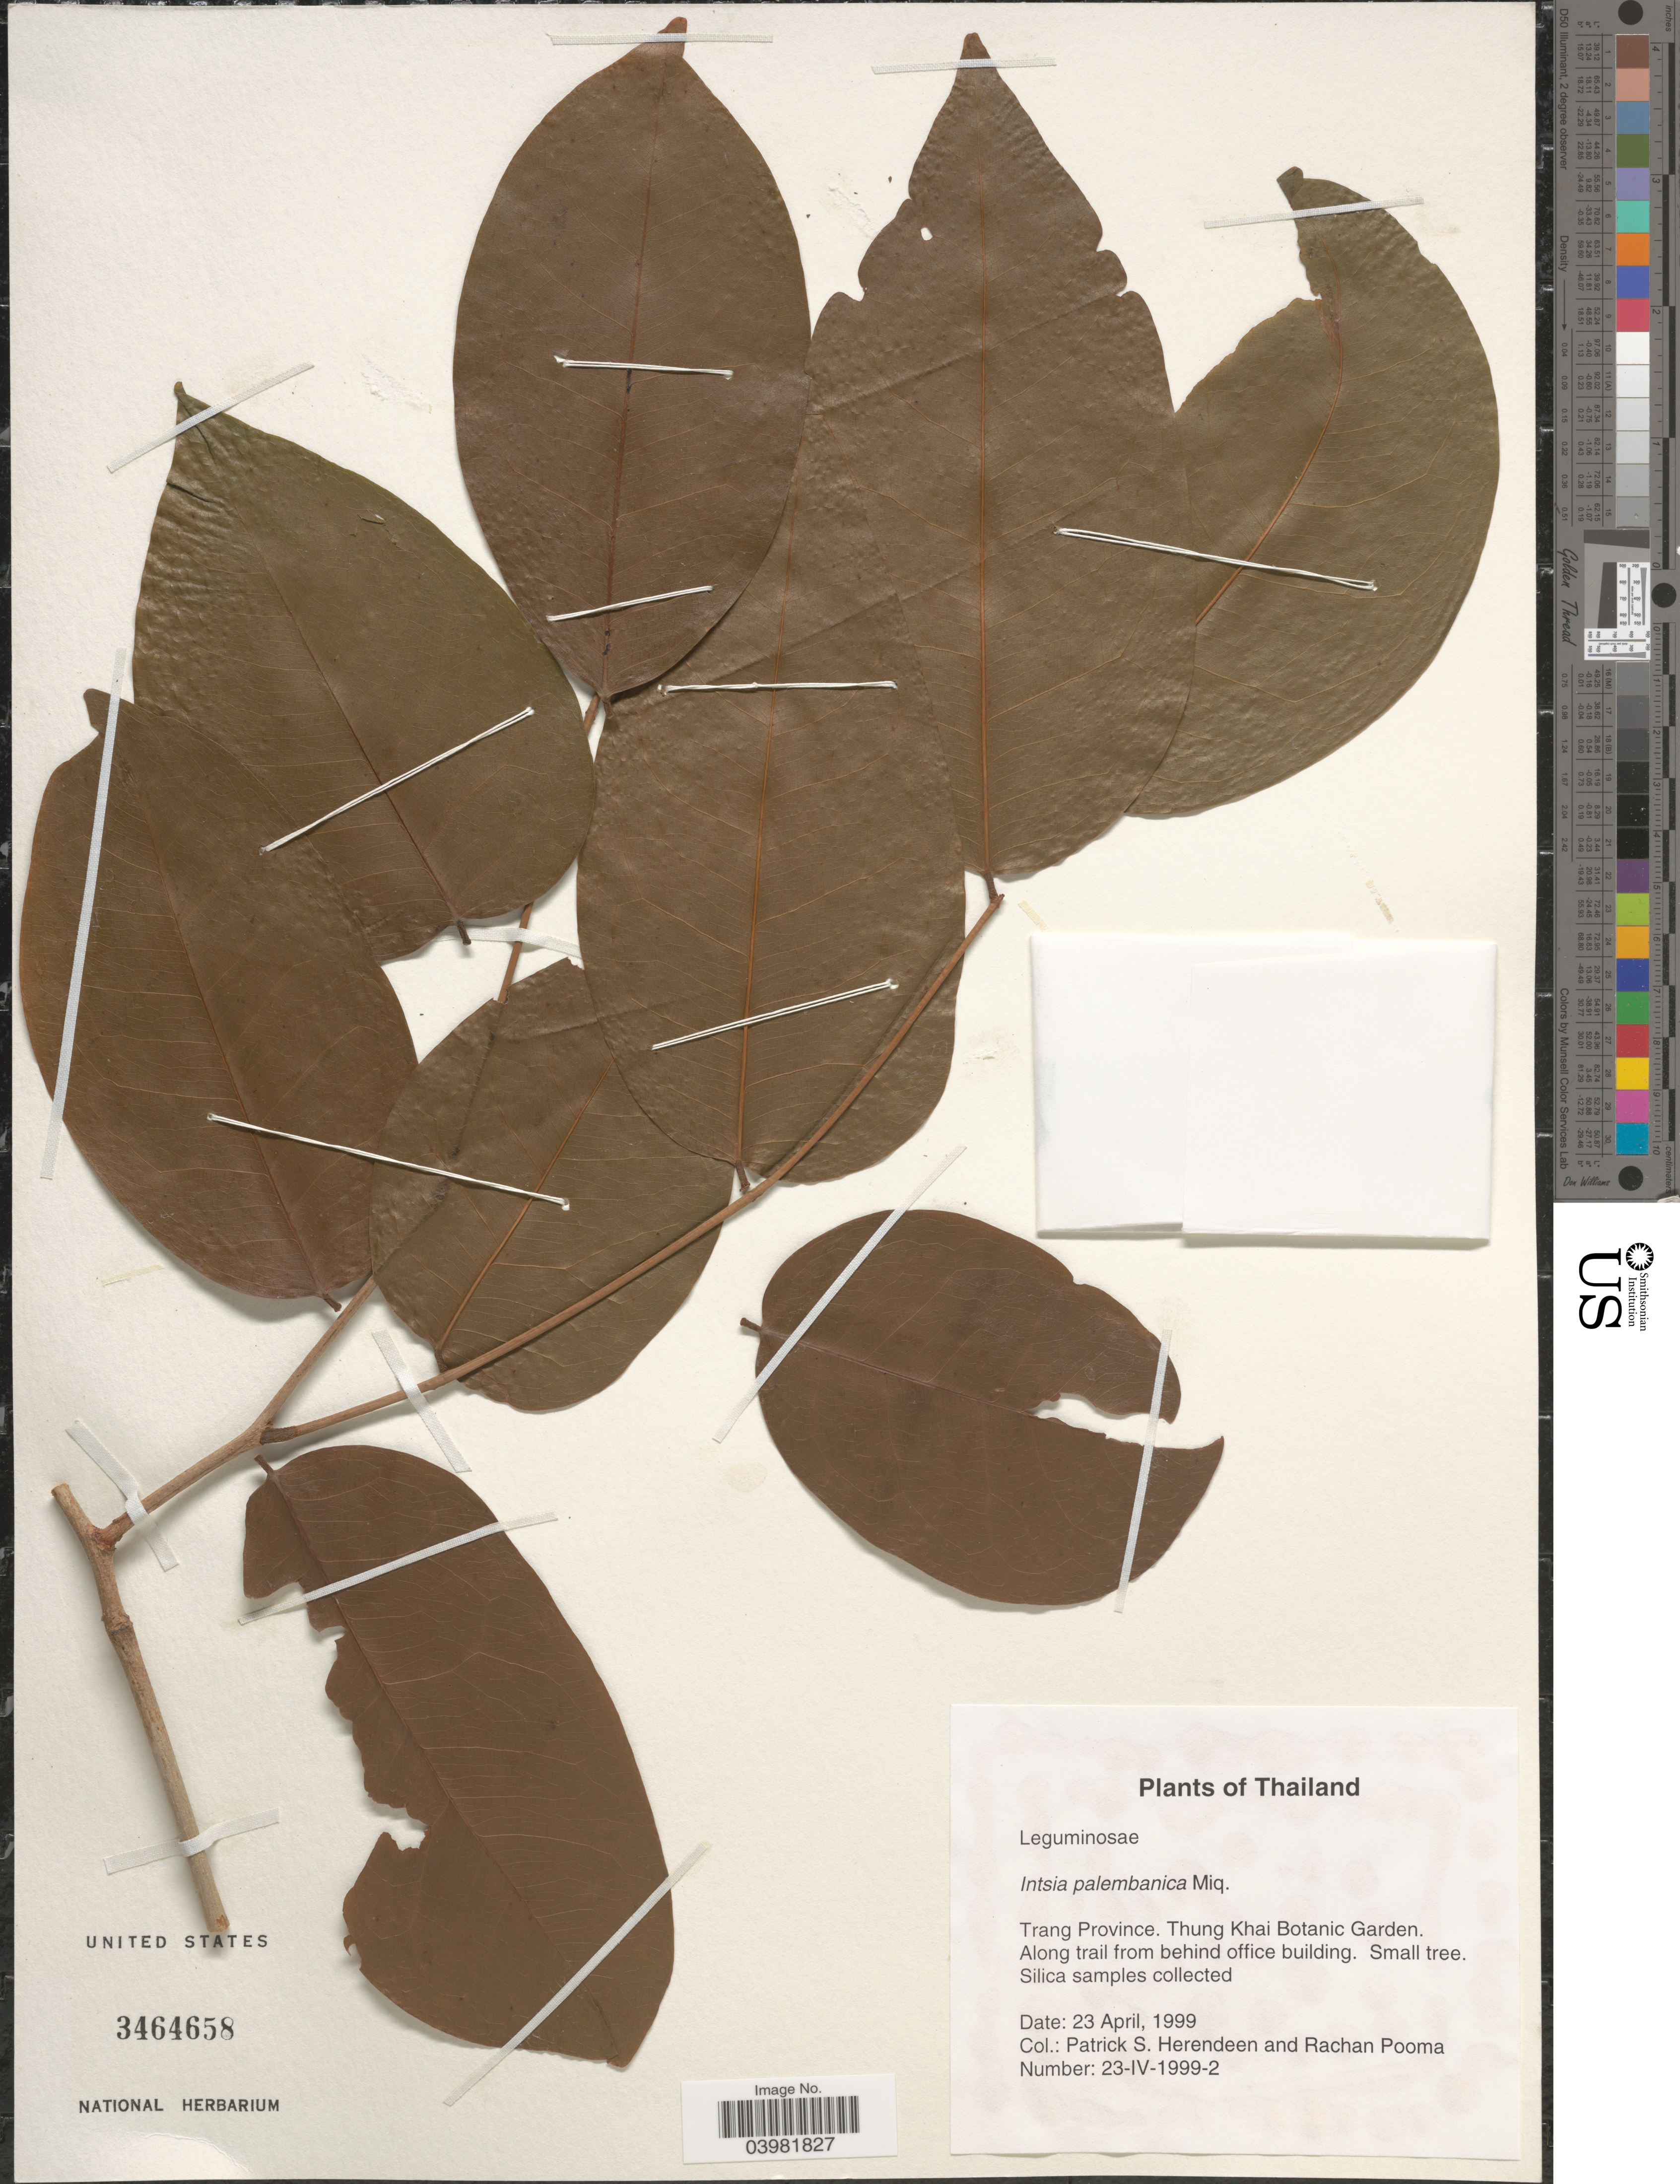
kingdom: Plantae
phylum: Tracheophyta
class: Magnoliopsida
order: Fabales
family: Fabaceae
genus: Intsia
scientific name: Intsia palembanica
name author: Miq.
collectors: P. S. Herendeen & R. Pooma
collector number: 23-IV-1999-2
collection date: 1999-04-23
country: Thailand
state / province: Trang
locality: Thung Khai Botanic Garden. Along trail from behind office building.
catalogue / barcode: US 3464658